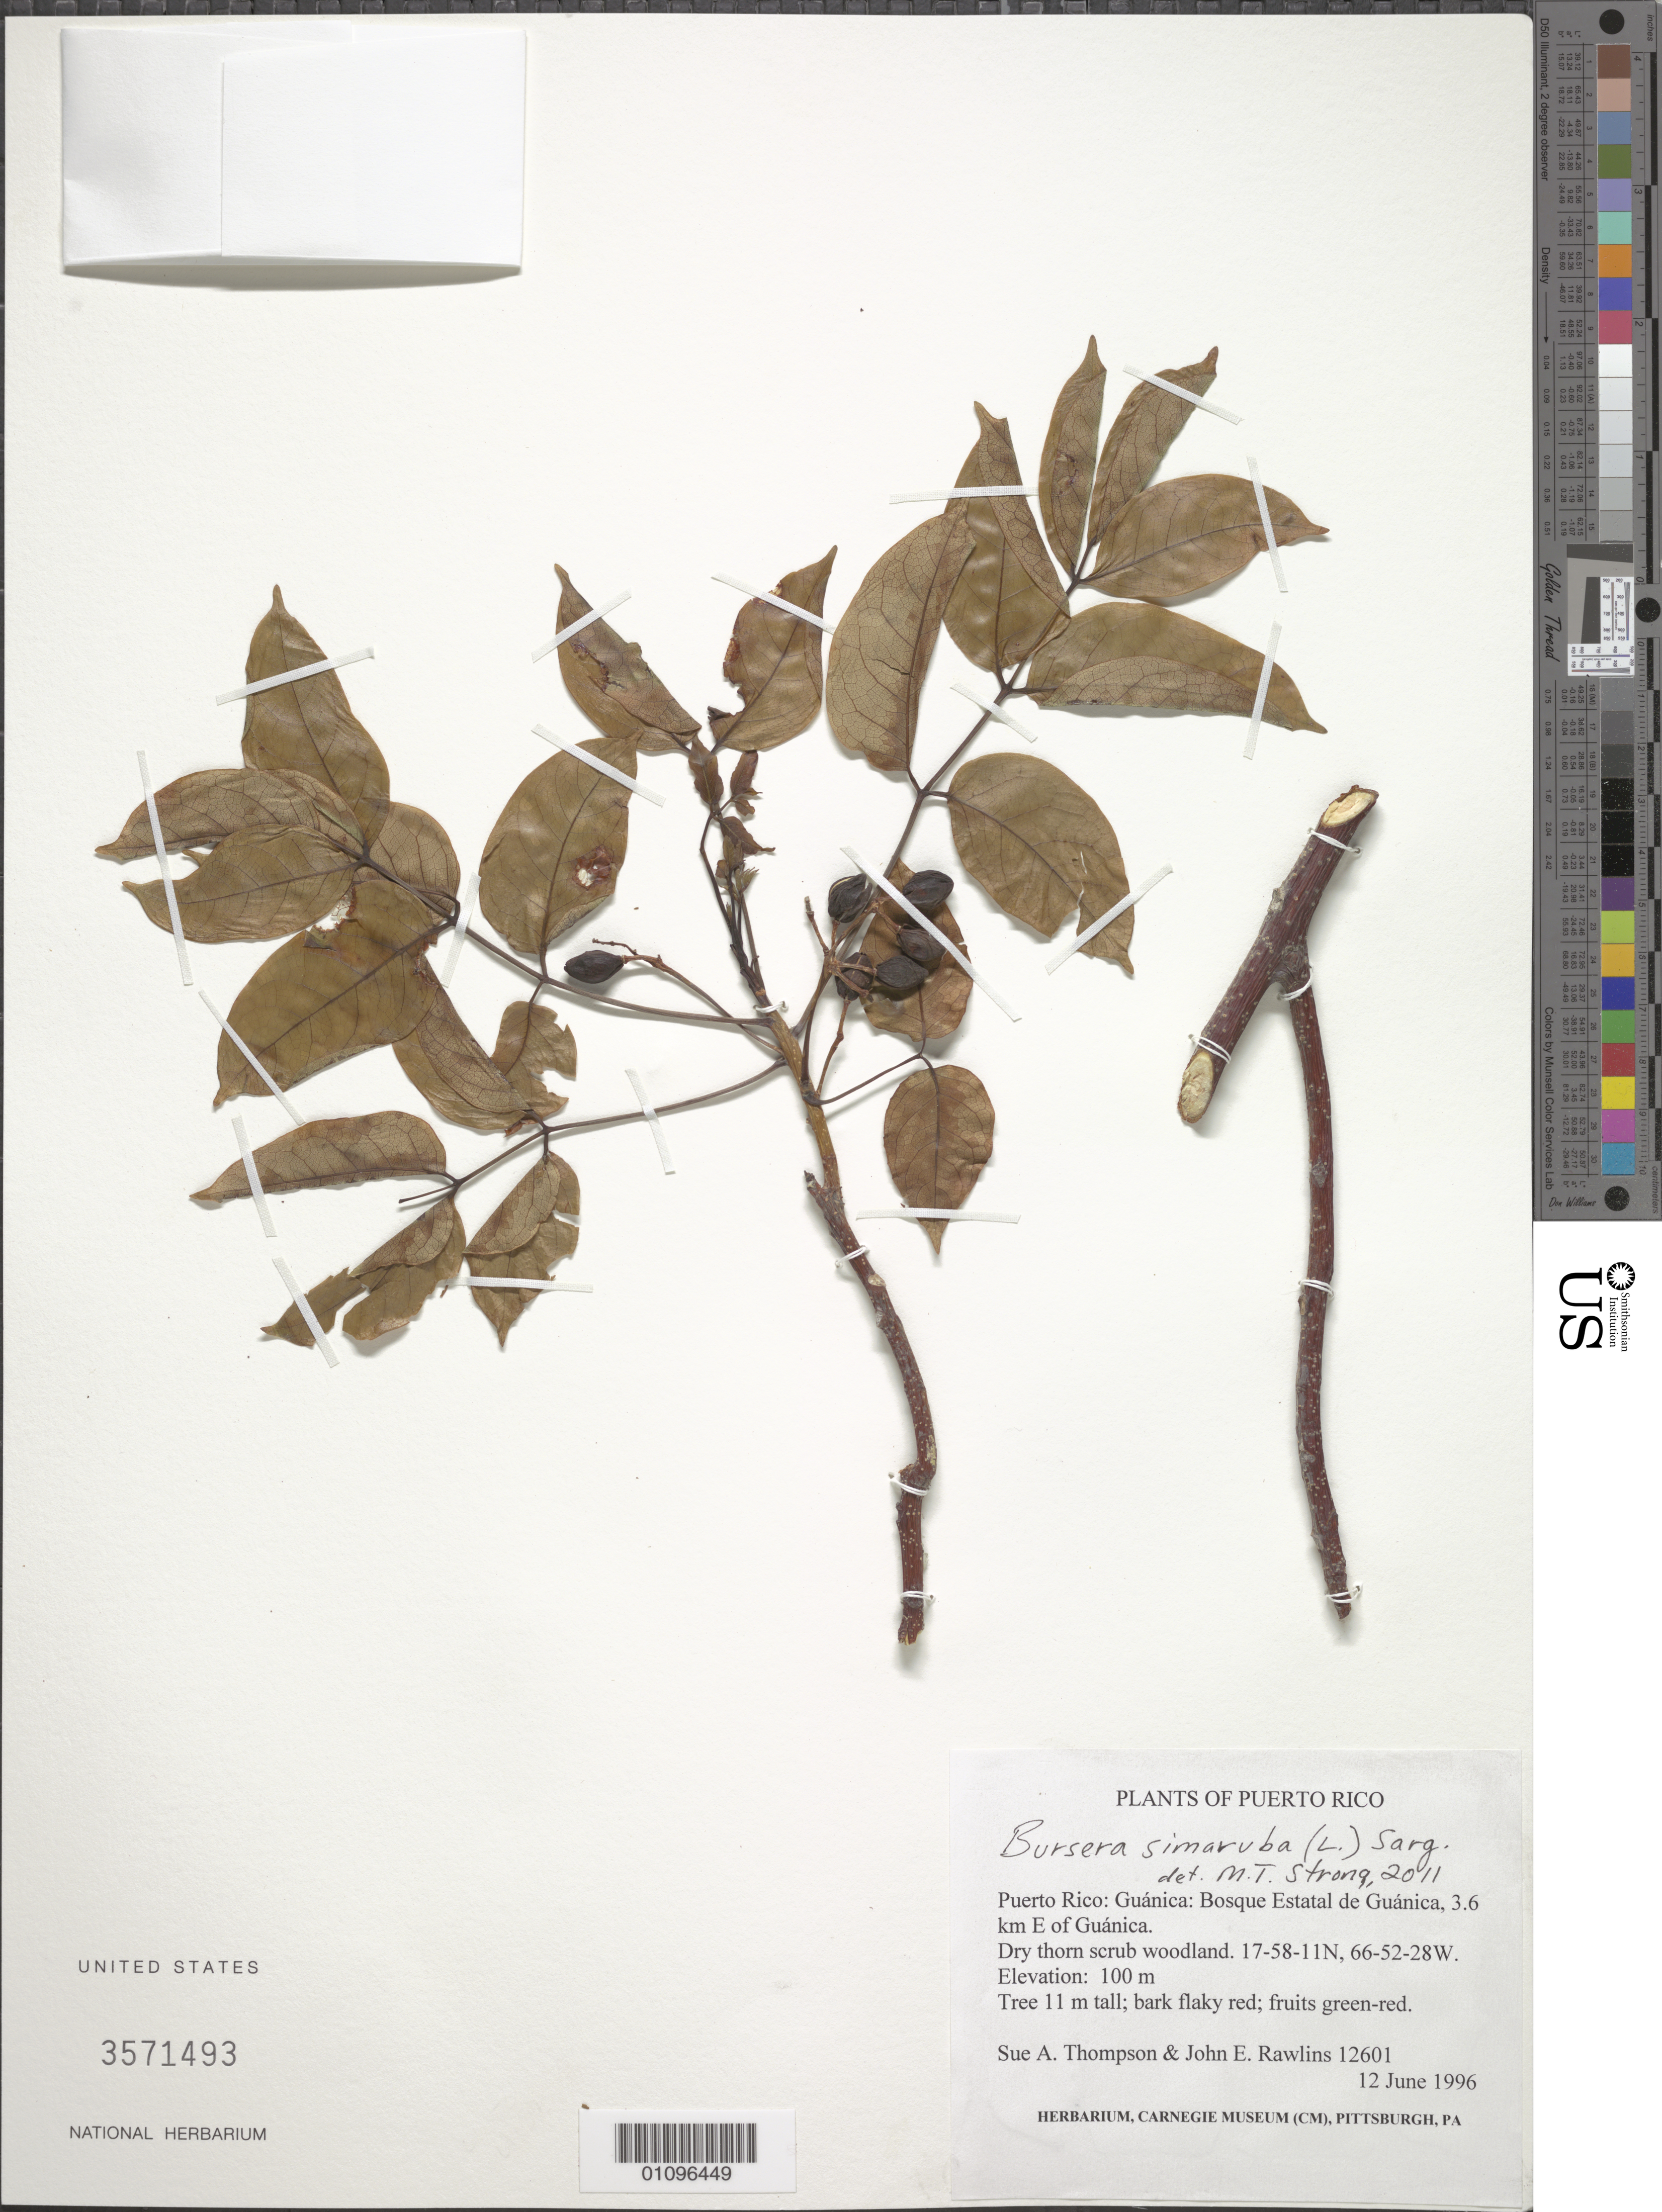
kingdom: Plantae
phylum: Tracheophyta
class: Magnoliopsida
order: Sapindales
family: Burseraceae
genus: Bursera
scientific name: Bursera simaruba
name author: (L.) Sarg.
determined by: Strong, M. T., (US), Smithsonian Institution - National Museum of Natural History (UNITED STATES)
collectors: S. A. Thompson & J. Rawlins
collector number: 12601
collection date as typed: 12 Jun 1996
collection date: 1996-06-12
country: Puerto Rico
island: Puerto Rico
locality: Guánica; Bosque Estatal de Guánica, 3.6 km E of Guánica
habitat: Dry thorn scrub woodland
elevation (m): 100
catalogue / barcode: US 3571493